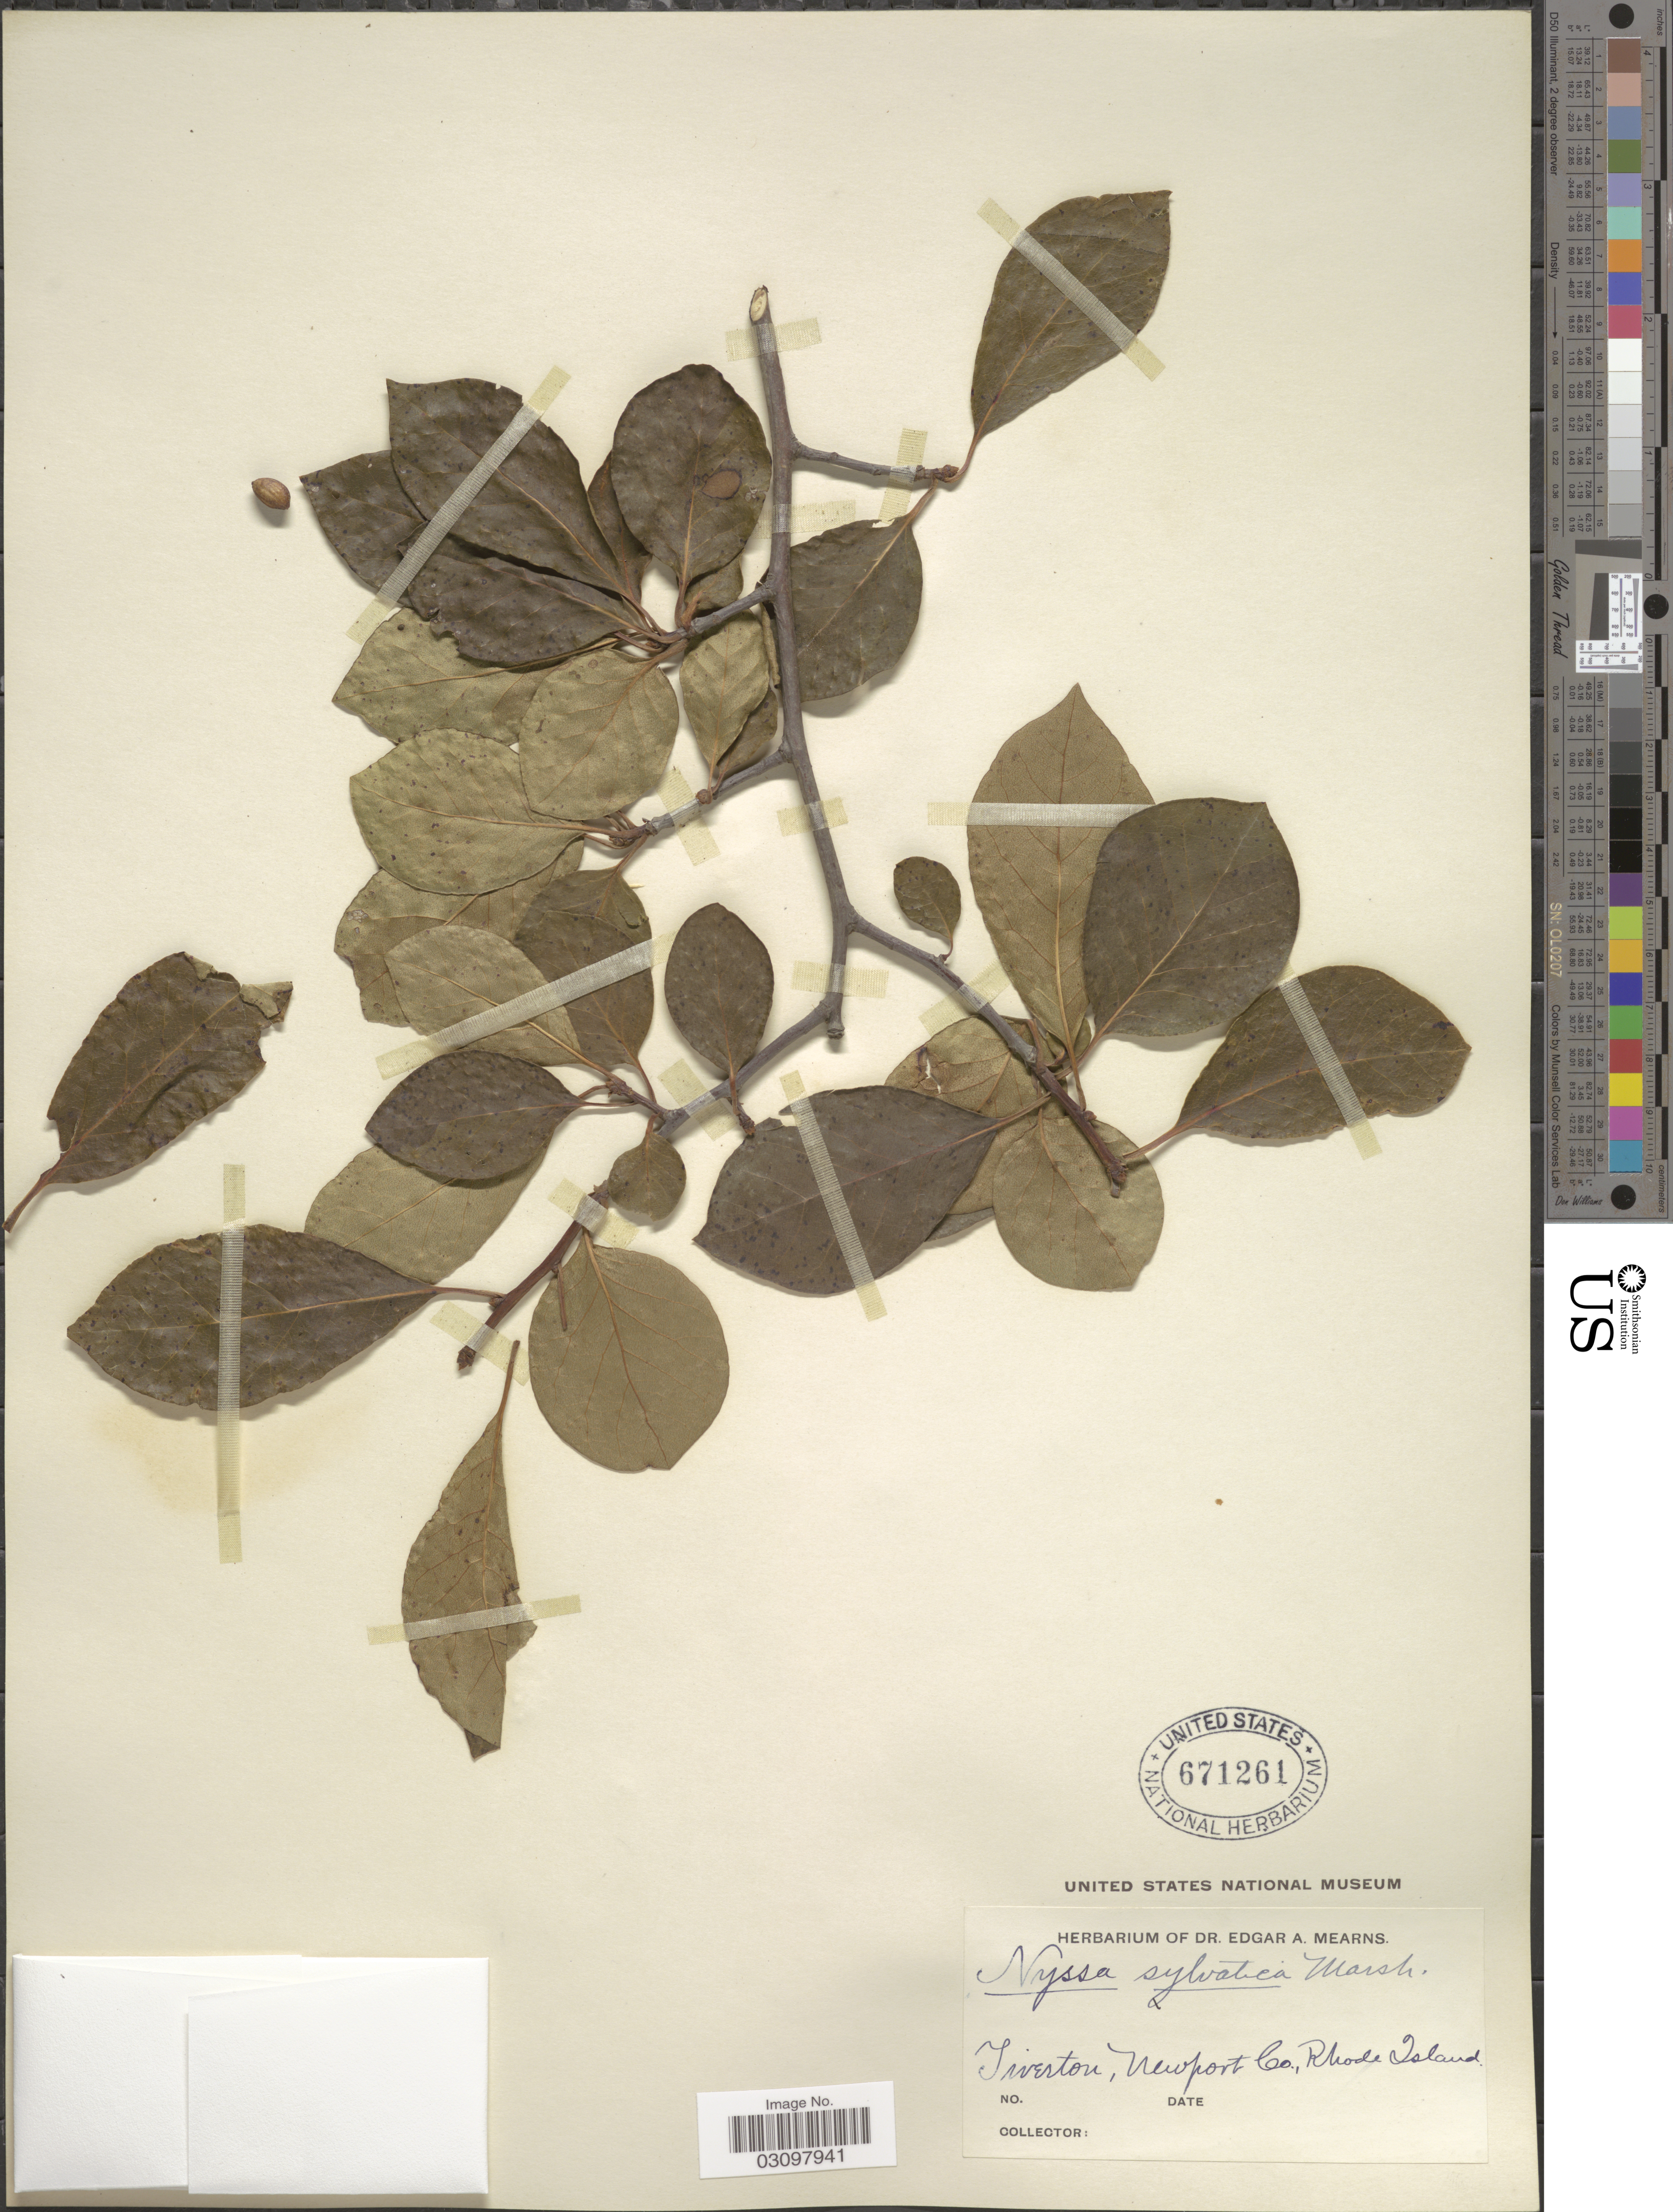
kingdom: Plantae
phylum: Tracheophyta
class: Magnoliopsida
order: Cornales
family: Nyssaceae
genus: Nyssa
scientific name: Nyssa sylvatica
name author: Marshall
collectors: ex herb. Edgar A. Mearns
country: United States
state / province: Rhode Island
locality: Tiverton, Newport Co.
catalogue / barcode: US 671261